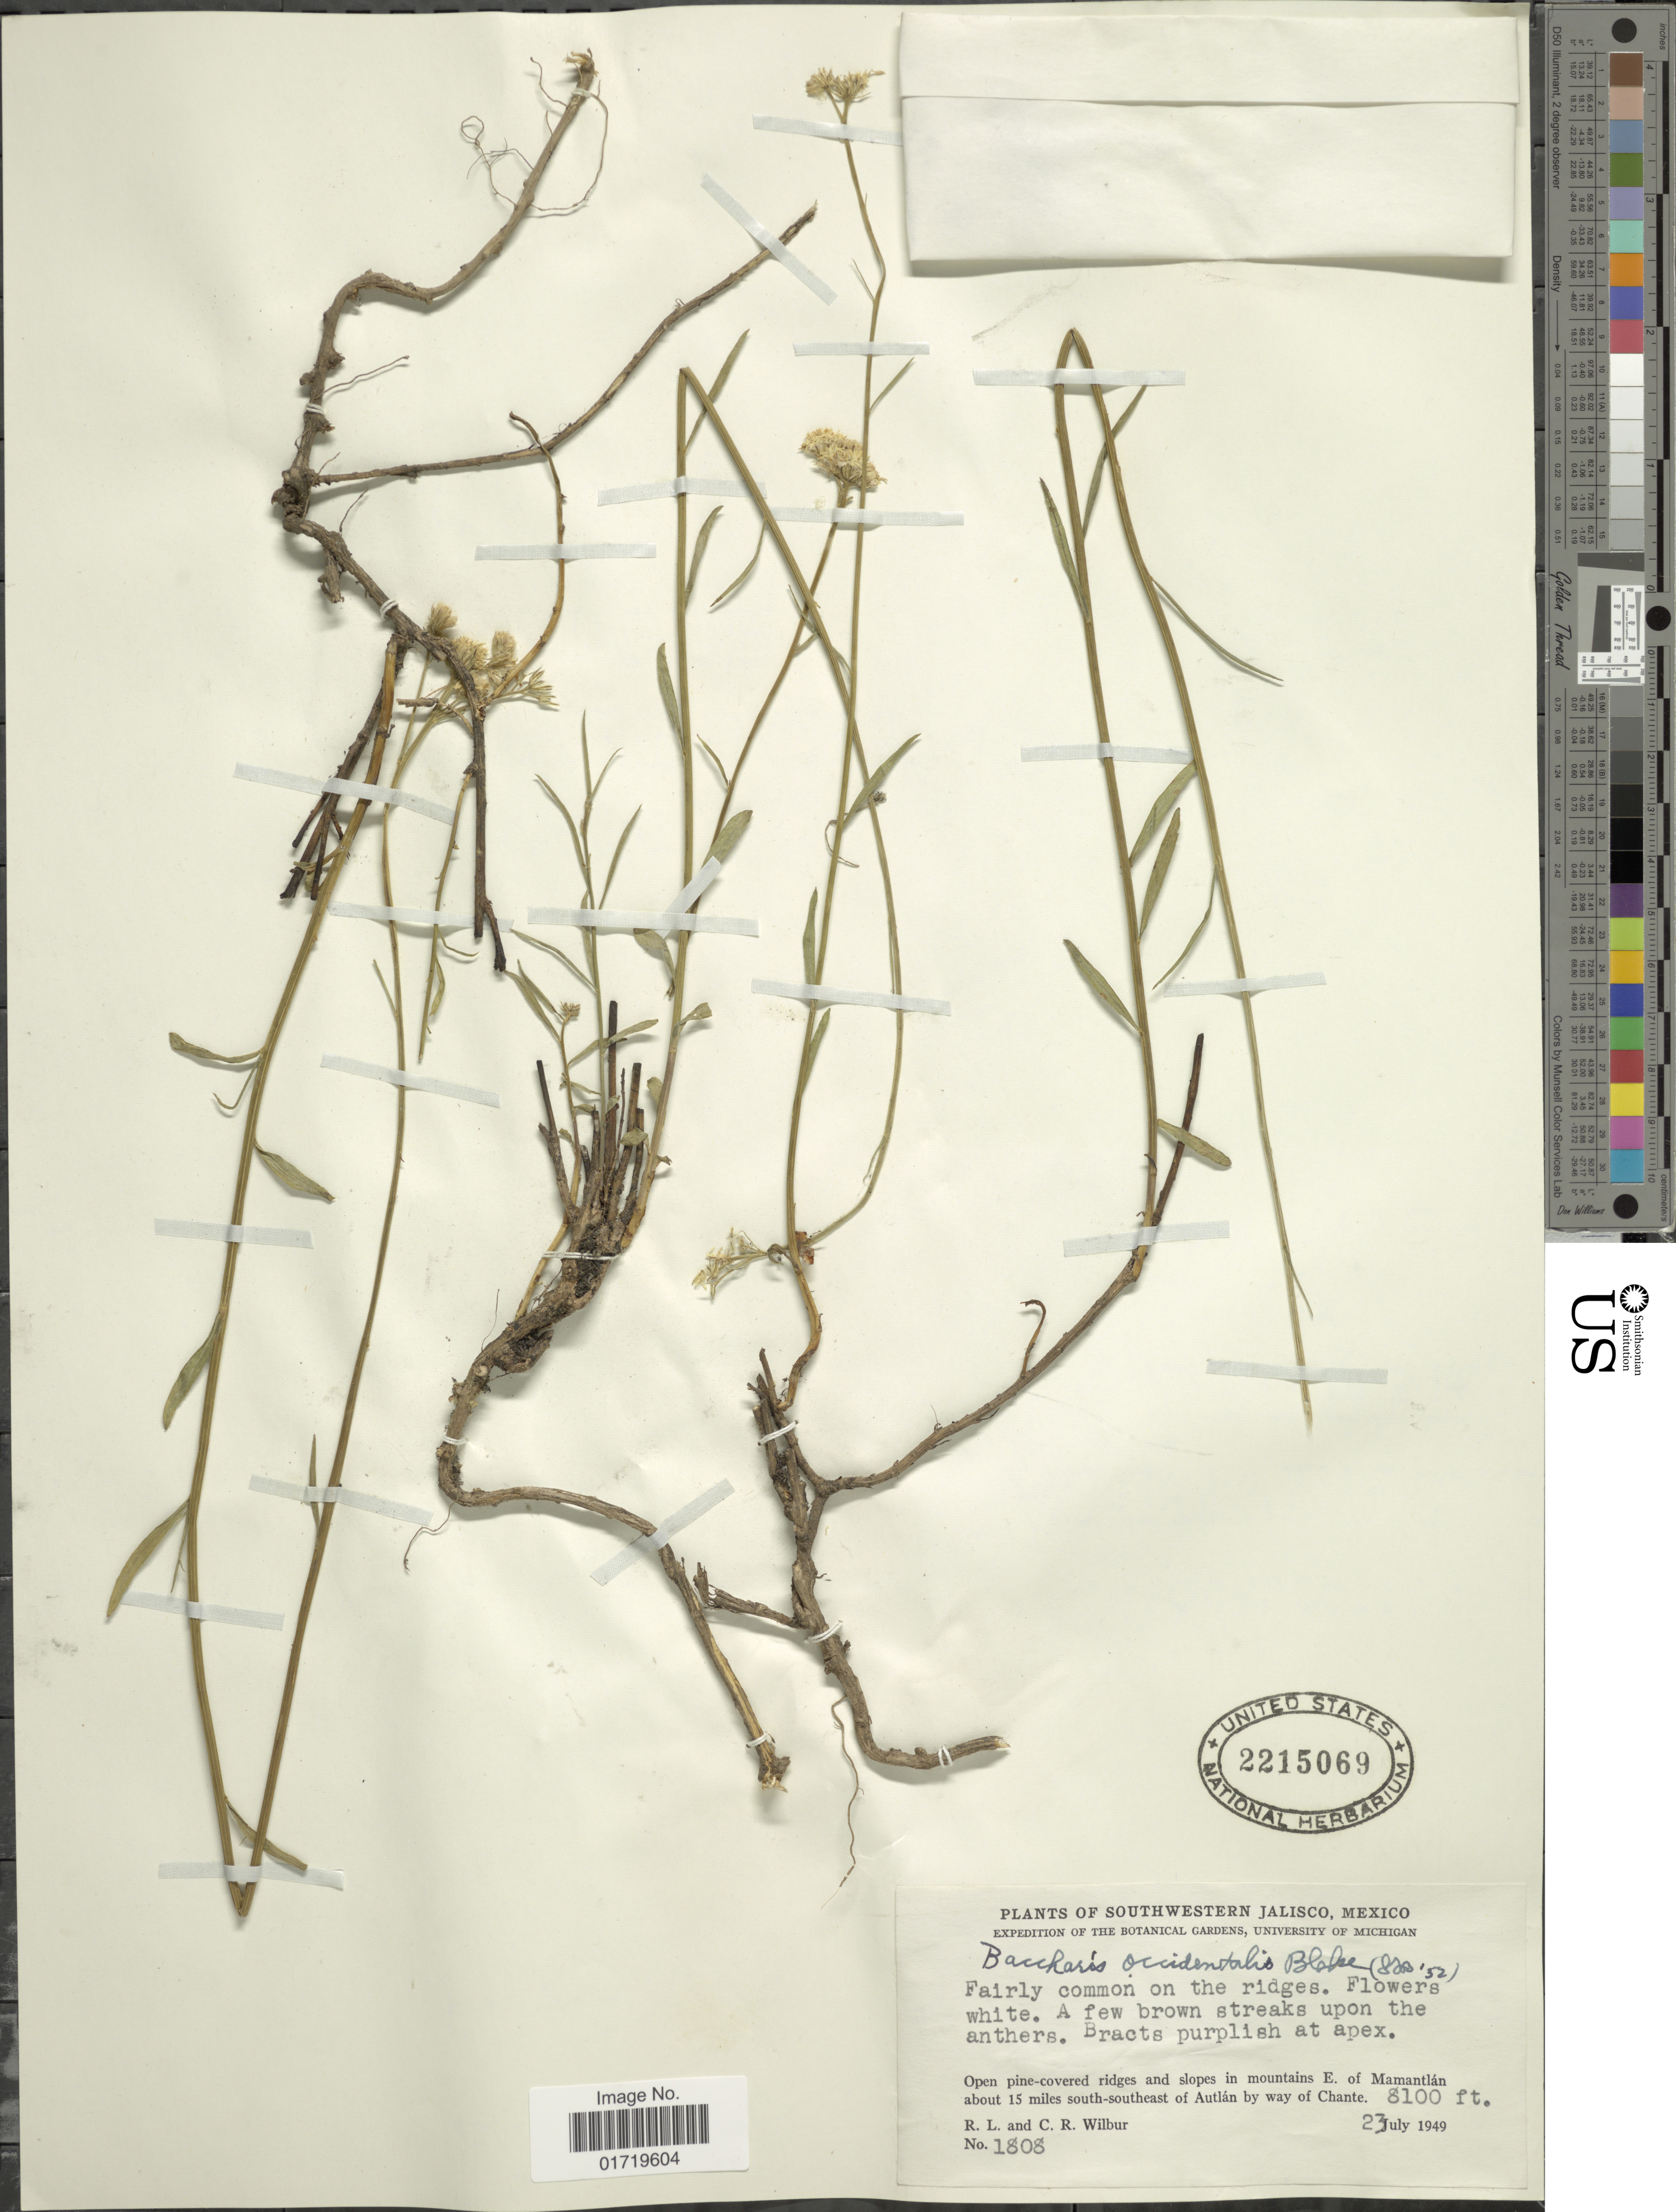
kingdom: Plantae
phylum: Tracheophyta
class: Magnoliopsida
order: Asterales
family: Asteraceae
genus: Baccharis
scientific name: Baccharis occidentalis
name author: S.F. Blake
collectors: R. L. Wilbur & C. Wilbur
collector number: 1808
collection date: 1949-07-23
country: Mexico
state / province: Jalisco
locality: Southwestern Jalisco, Mexico, Open pine-covered ridges and slopes in mountains E. of Mamantlan about 15 miles south-southeast of Autlan by way of Chante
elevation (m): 2469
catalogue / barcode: US 2215069